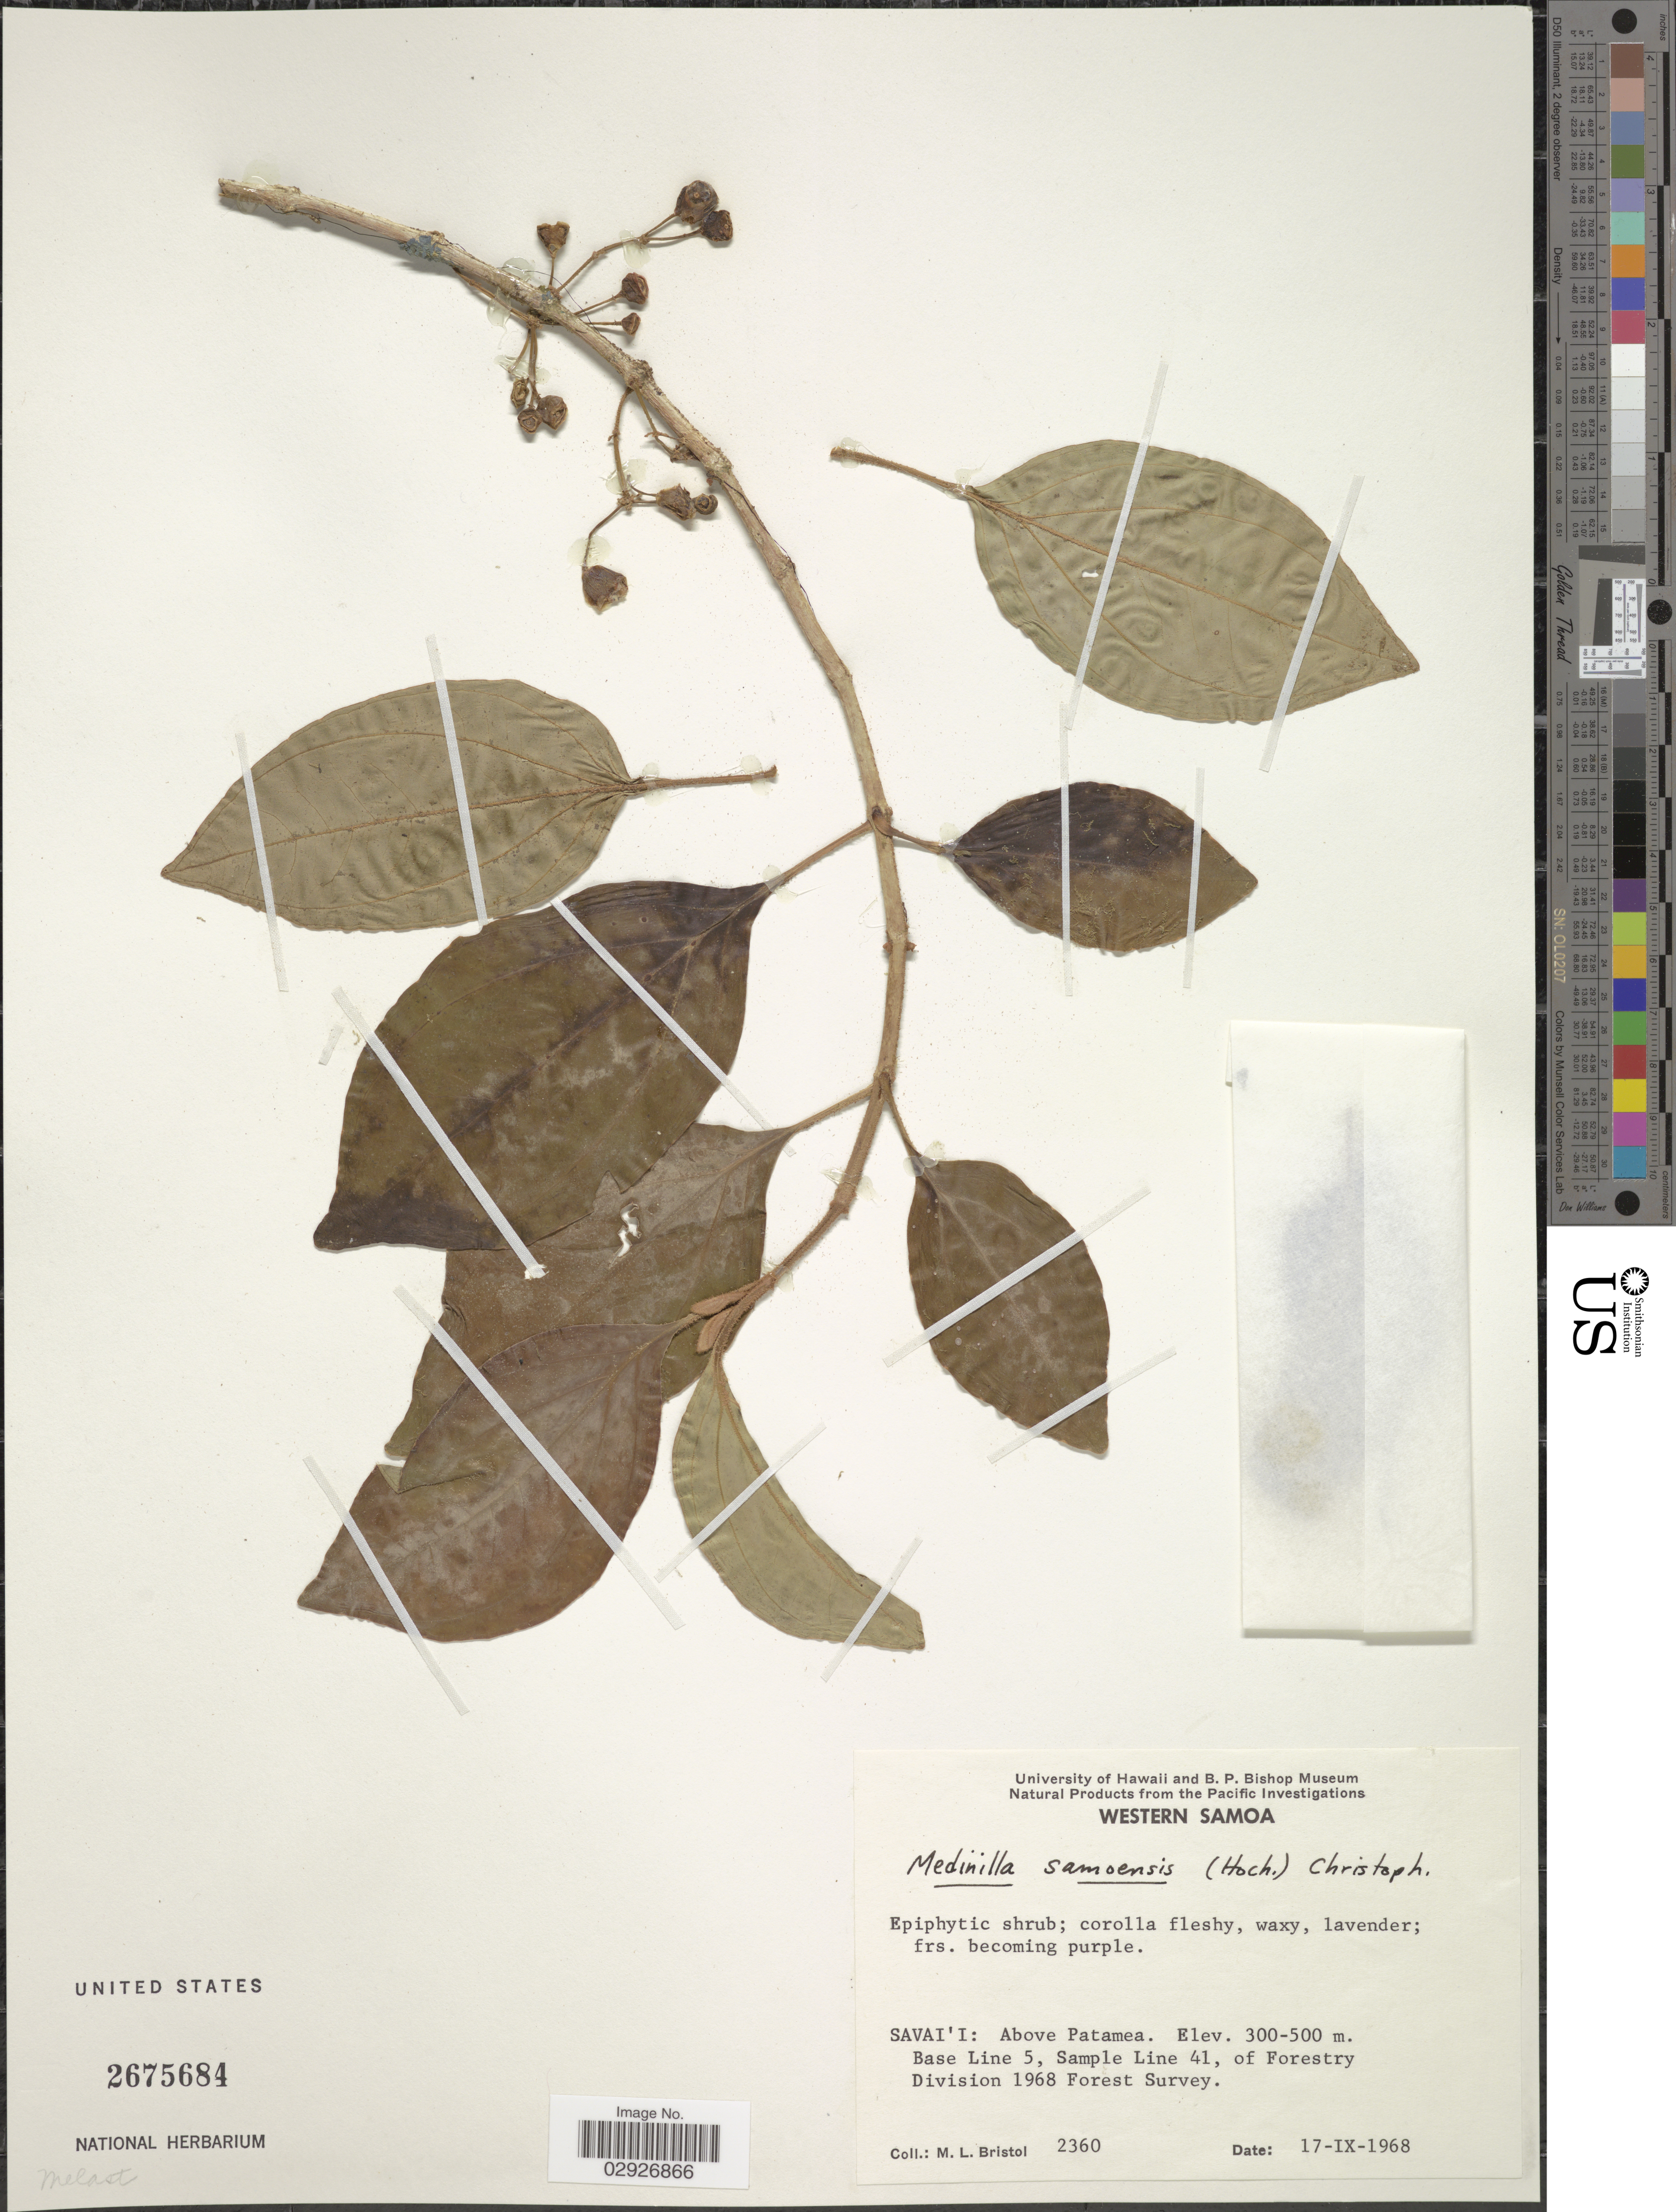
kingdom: Plantae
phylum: Tracheophyta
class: Magnoliopsida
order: Myrtales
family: Melastomataceae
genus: Medinilla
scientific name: Medinilla samoensis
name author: Christoph.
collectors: M. L. Bristol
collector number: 2360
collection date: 1968-09-17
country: Samoa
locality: Savai'i: Above Patamea. Base Line 5, Sample Line 41, of Forestry Division 1968 Forest Survey.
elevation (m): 300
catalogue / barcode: US 2675684